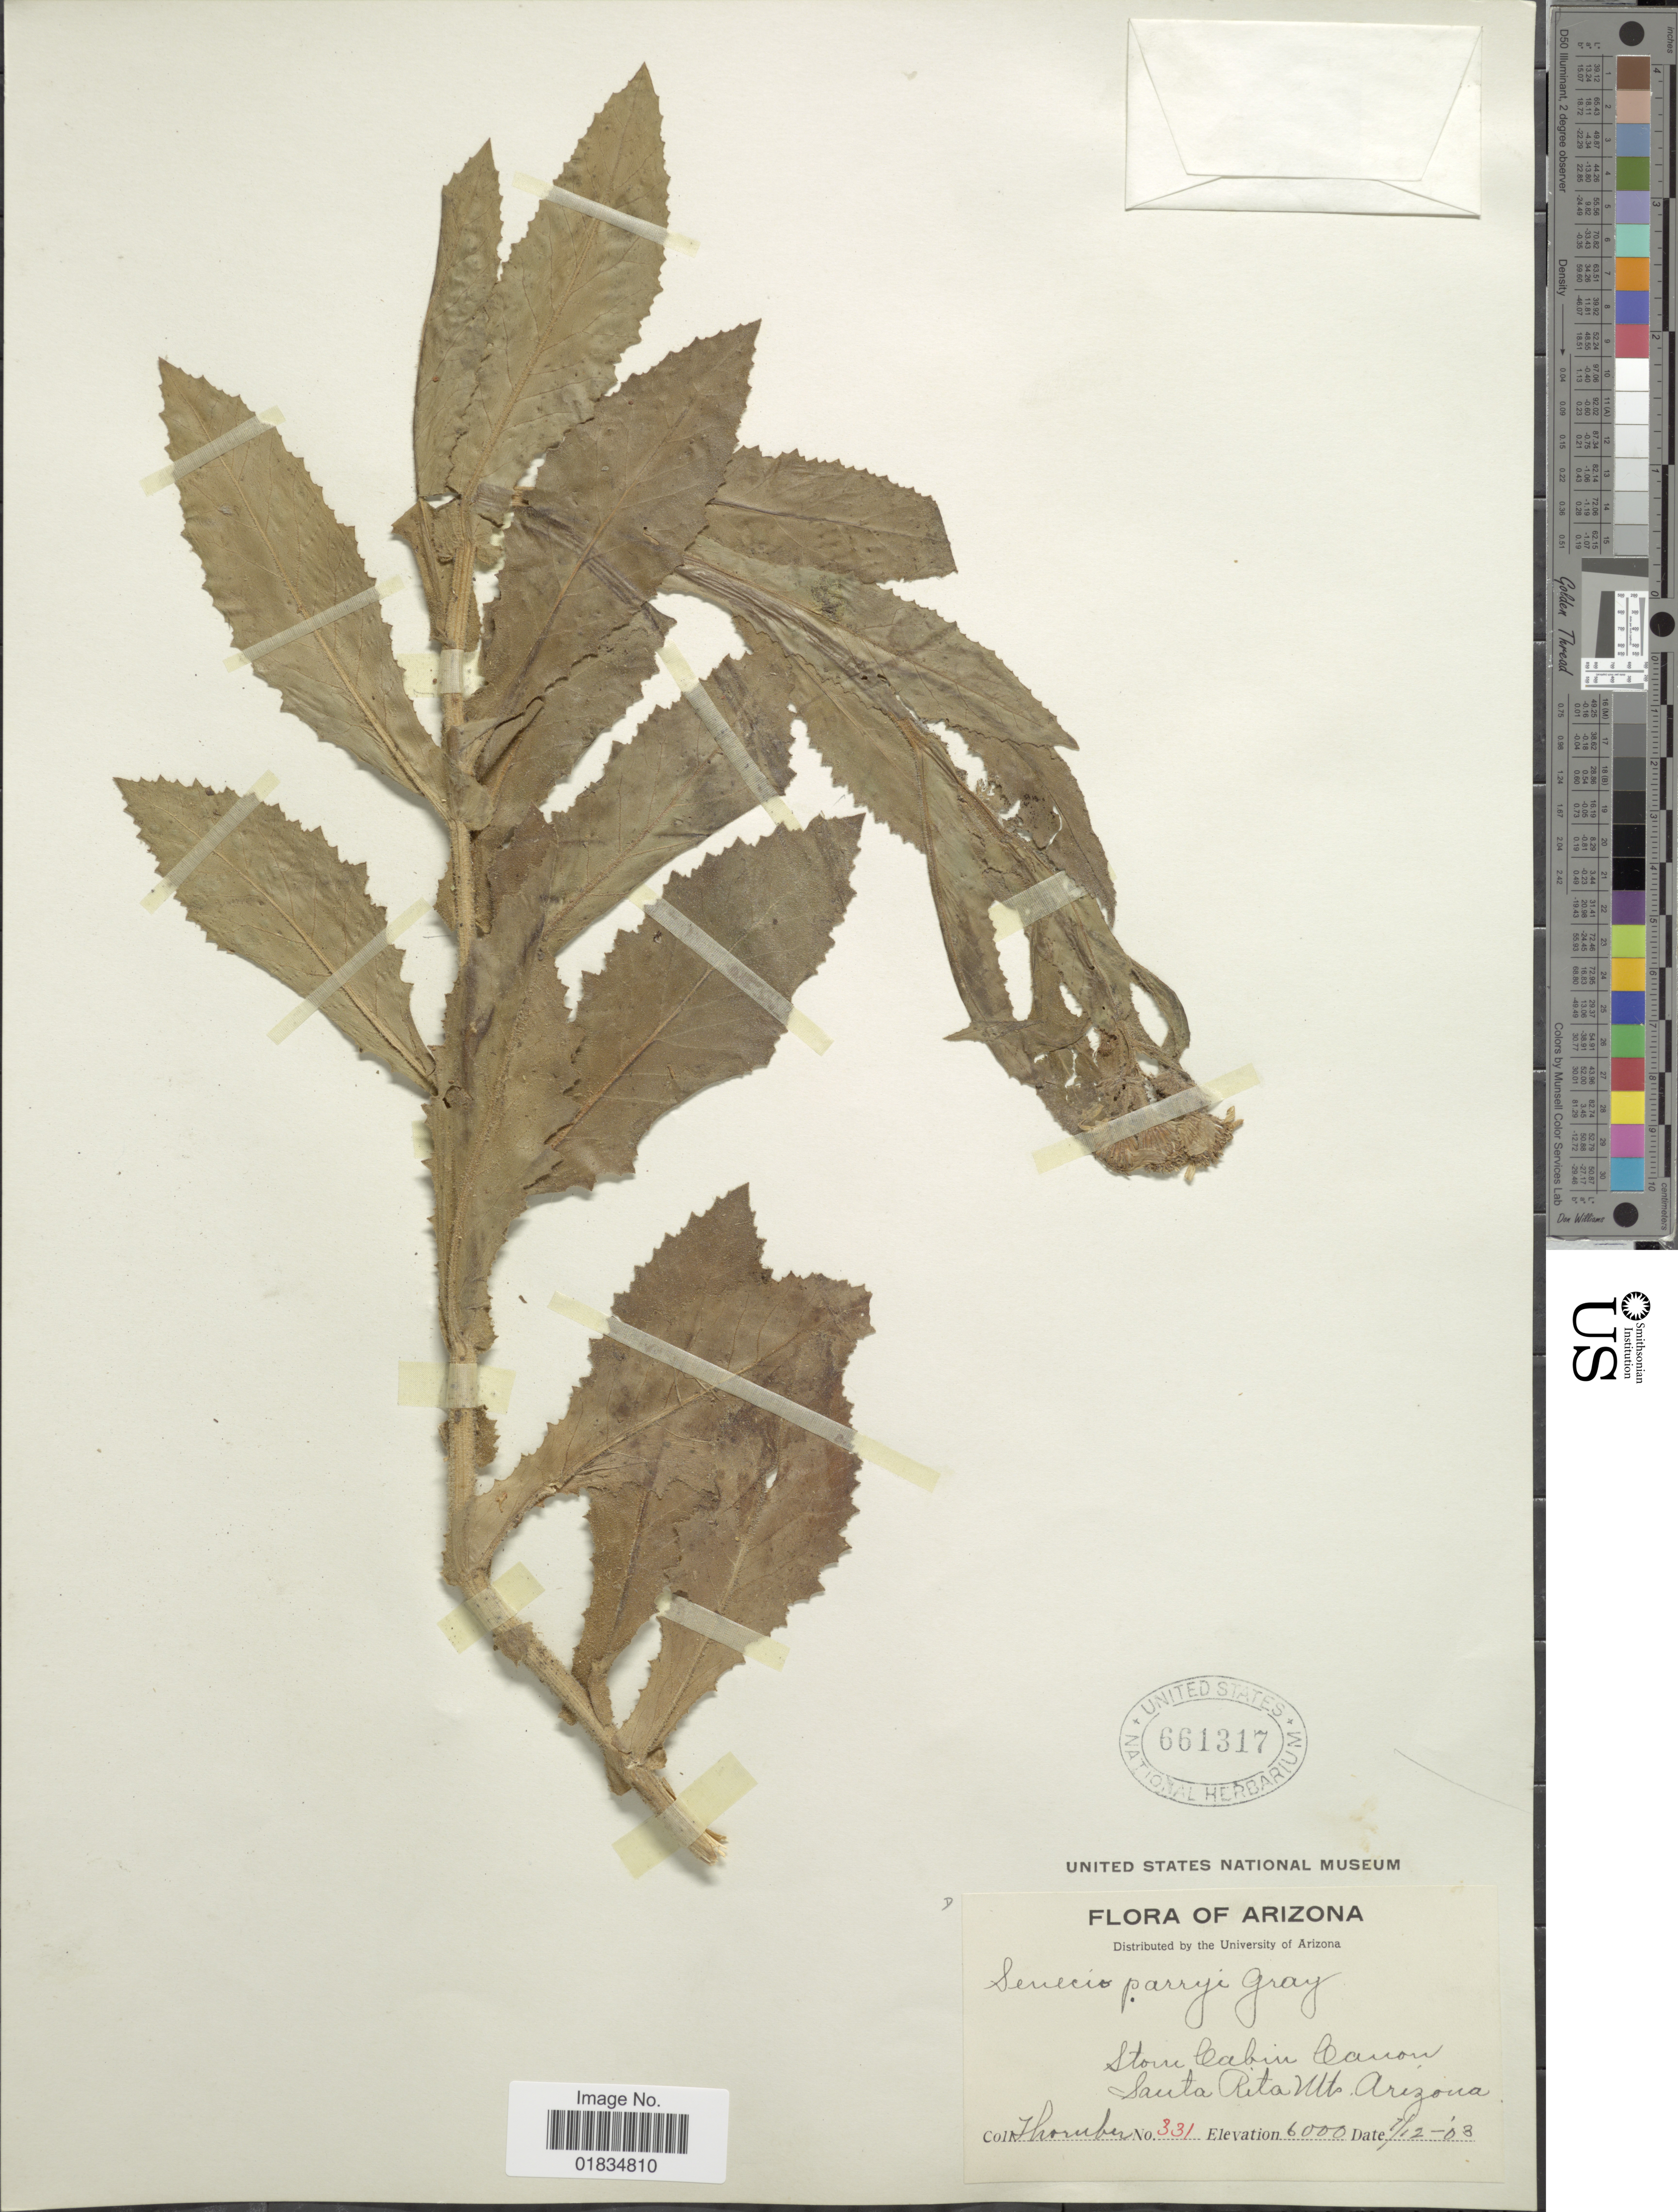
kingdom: Plantae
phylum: Tracheophyta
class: Magnoliopsida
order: Asterales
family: Asteraceae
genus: Senecio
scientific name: Senecio parryi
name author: A. Gray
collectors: J. Thornber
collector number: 331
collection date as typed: Transcribed d/m/y: 12/7/03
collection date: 1903-07-12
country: United States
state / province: Arizona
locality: Stone Cabin Canon, Santa Rita Mts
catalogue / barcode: US 661317